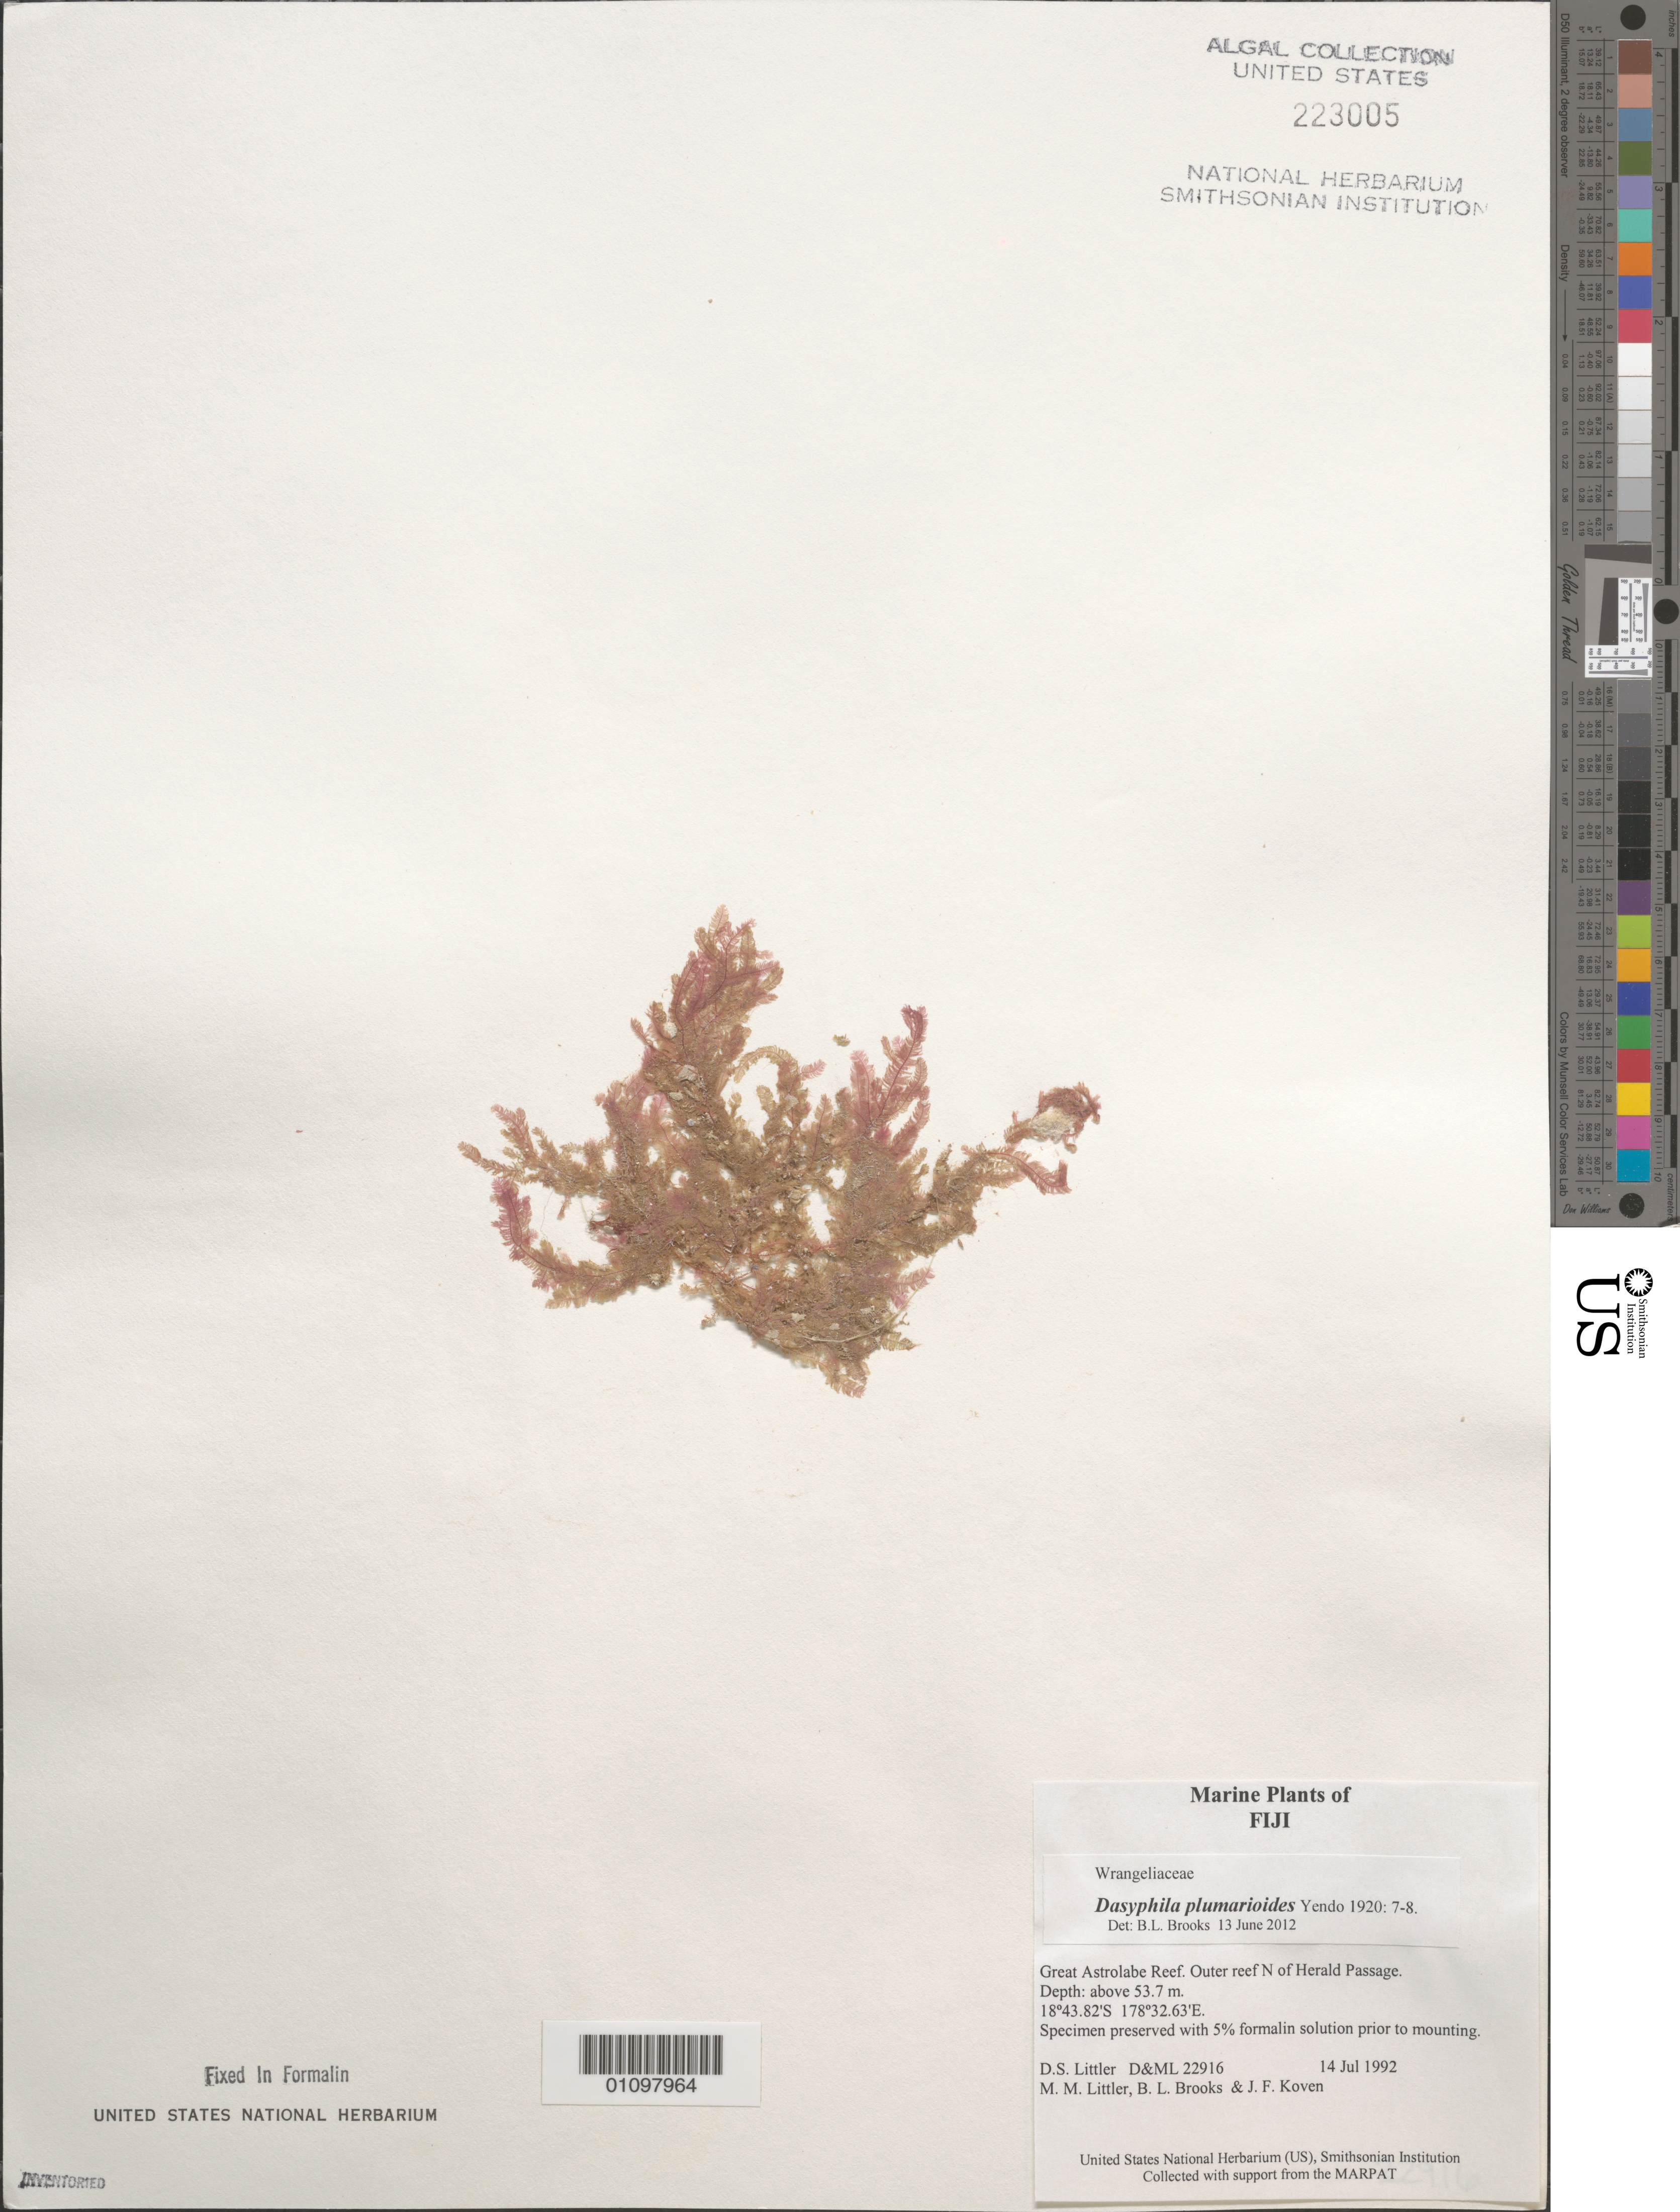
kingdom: Plantae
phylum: Rhodophyta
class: Florideophyceae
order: Ceramiales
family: Ceramiaceae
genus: Dasyphila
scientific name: Dasyphila plumarioides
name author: Yendo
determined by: Brooks, B. L., (BOT), Smithsonian Institution - National Museum of Natural History (UNITED STATES)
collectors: D. S. Littler, M. M. Littler, B. Brooks & J. Koven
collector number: D&ML 22916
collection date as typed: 14 Jul 1992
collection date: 1992-07-14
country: Fiji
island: Great Astrolabe Reef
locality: Great Astrolabe Reef, outer reef north of Herald Passage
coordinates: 18 43.82'S, 178 32.63'E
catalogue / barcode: US 223005